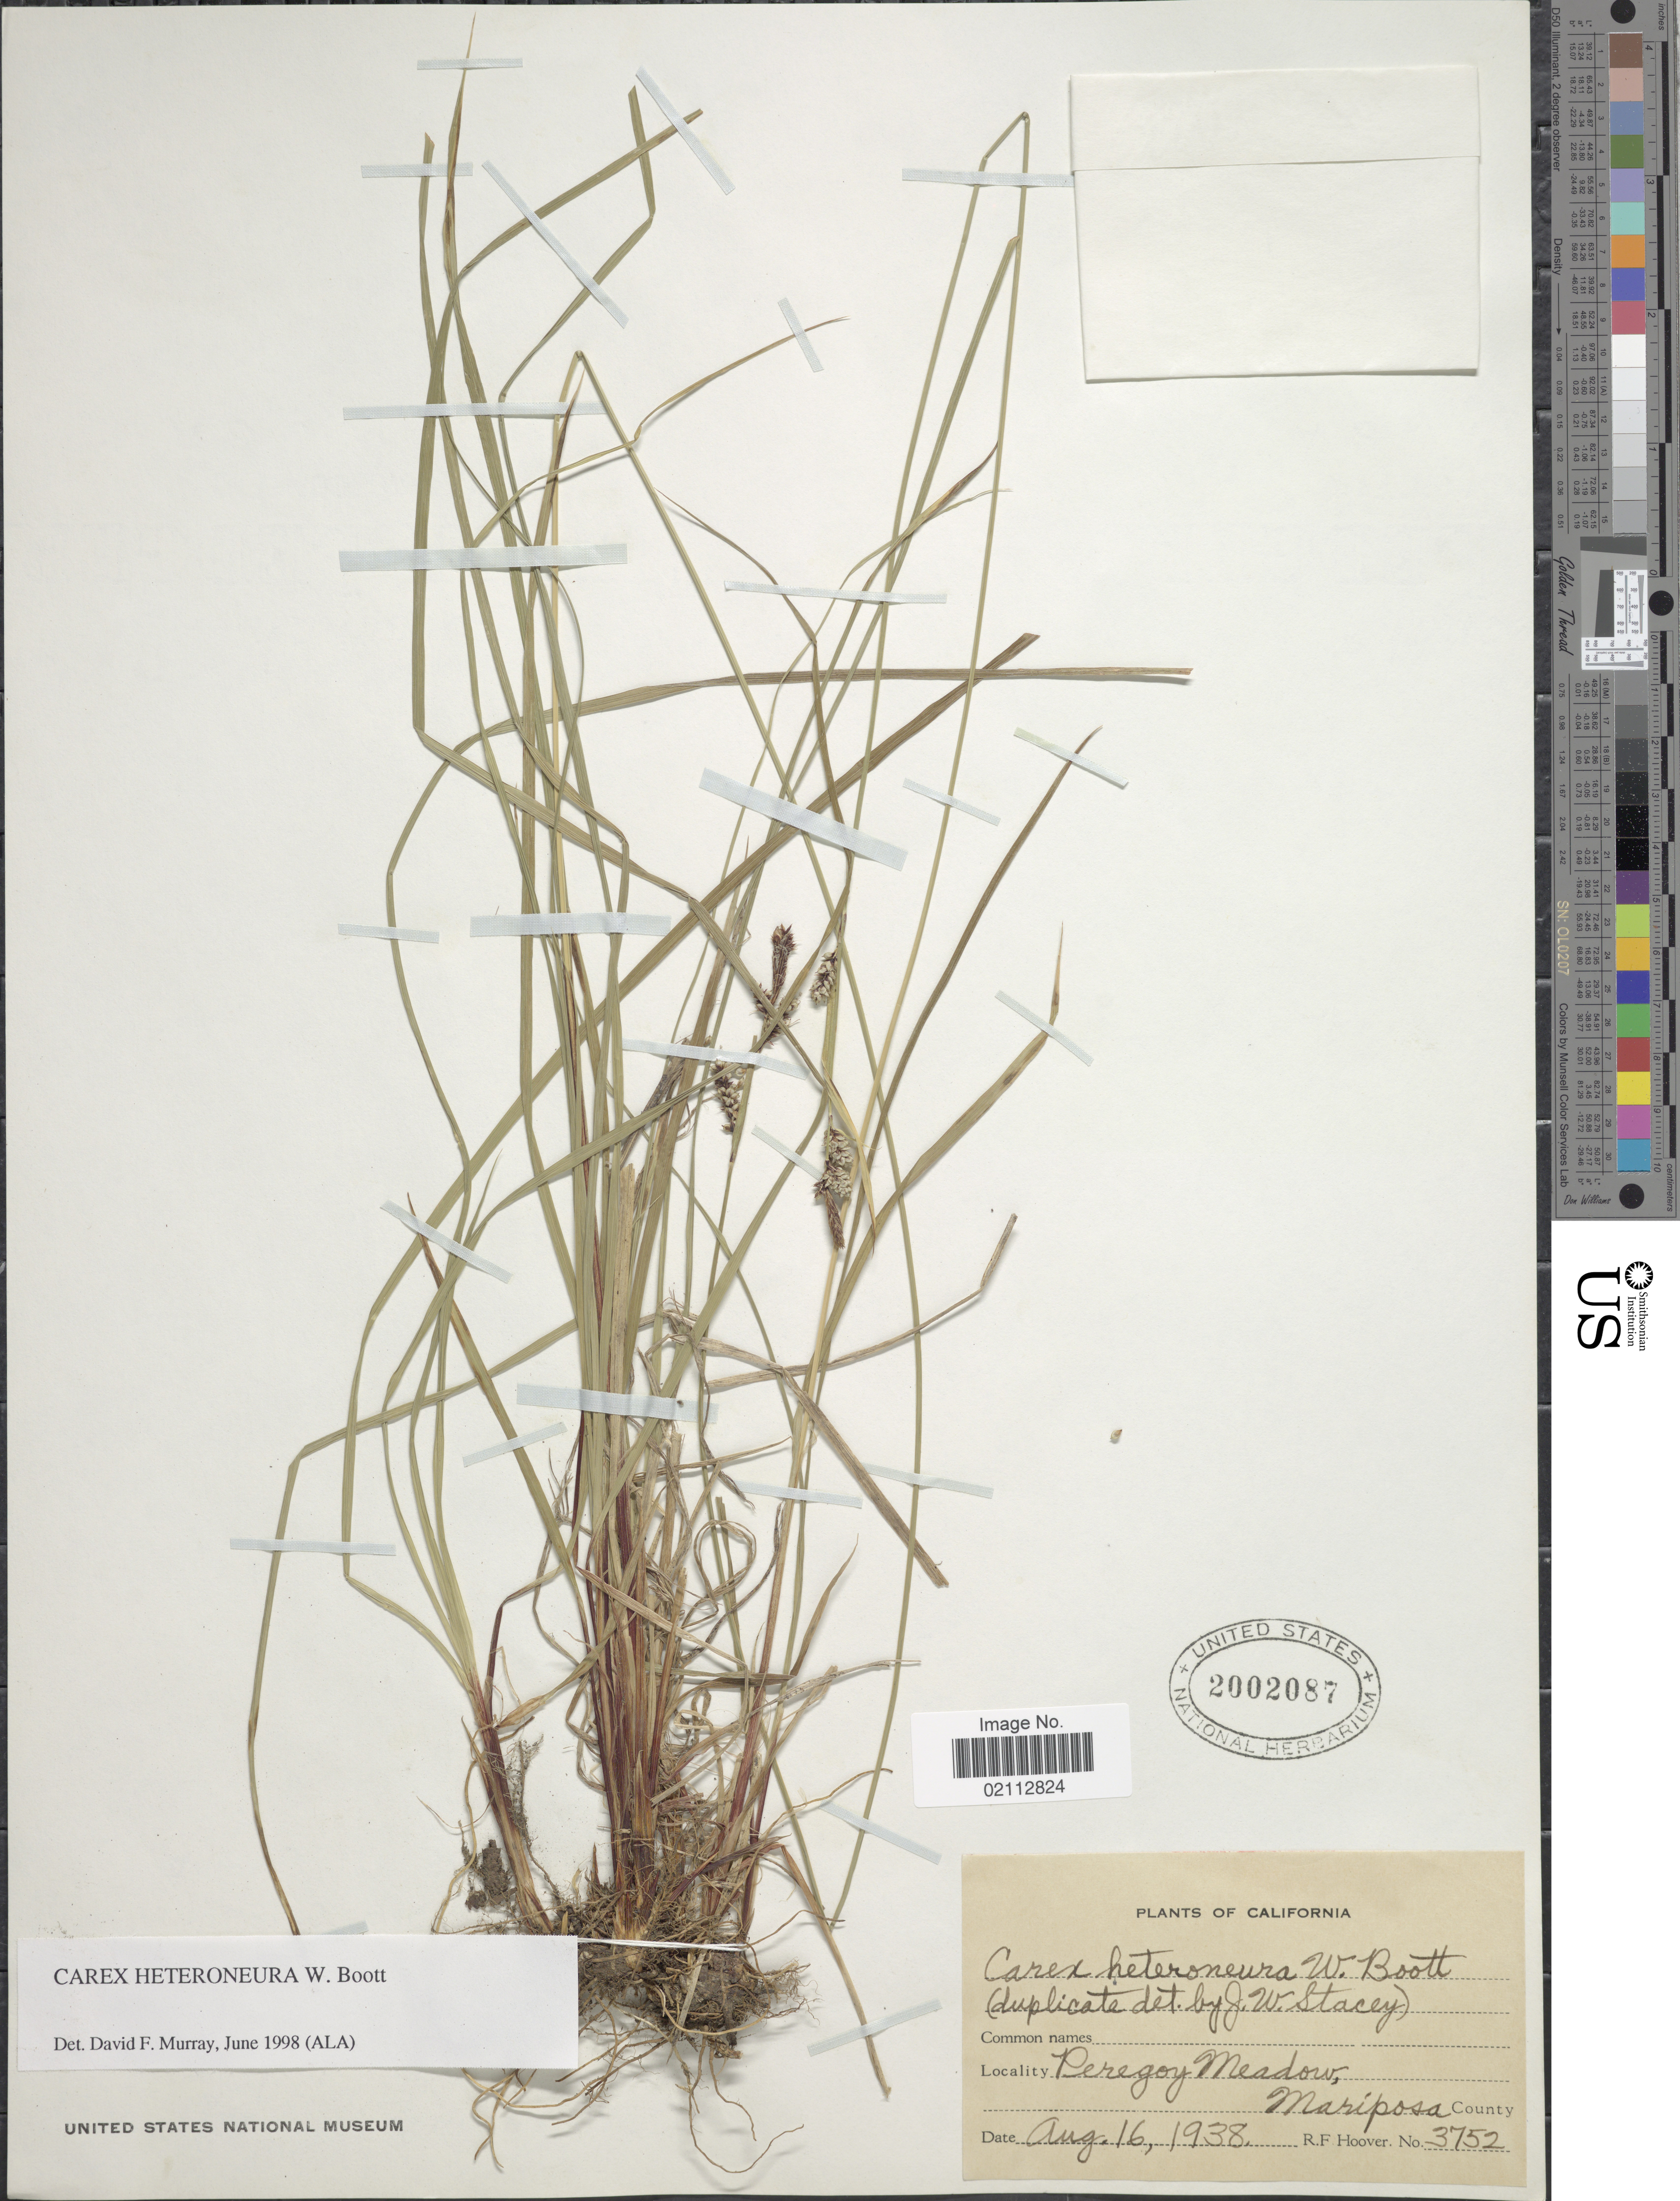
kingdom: Plantae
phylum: Tracheophyta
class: Liliopsida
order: Poales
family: Cyperaceae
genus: Carex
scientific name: Carex heteroneura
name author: S. Watson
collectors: R. F. Hoover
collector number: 3752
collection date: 1938-08-16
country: United States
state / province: California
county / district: Mariposa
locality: Peregoy Meadow, Mariposa County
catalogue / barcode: US 2002087